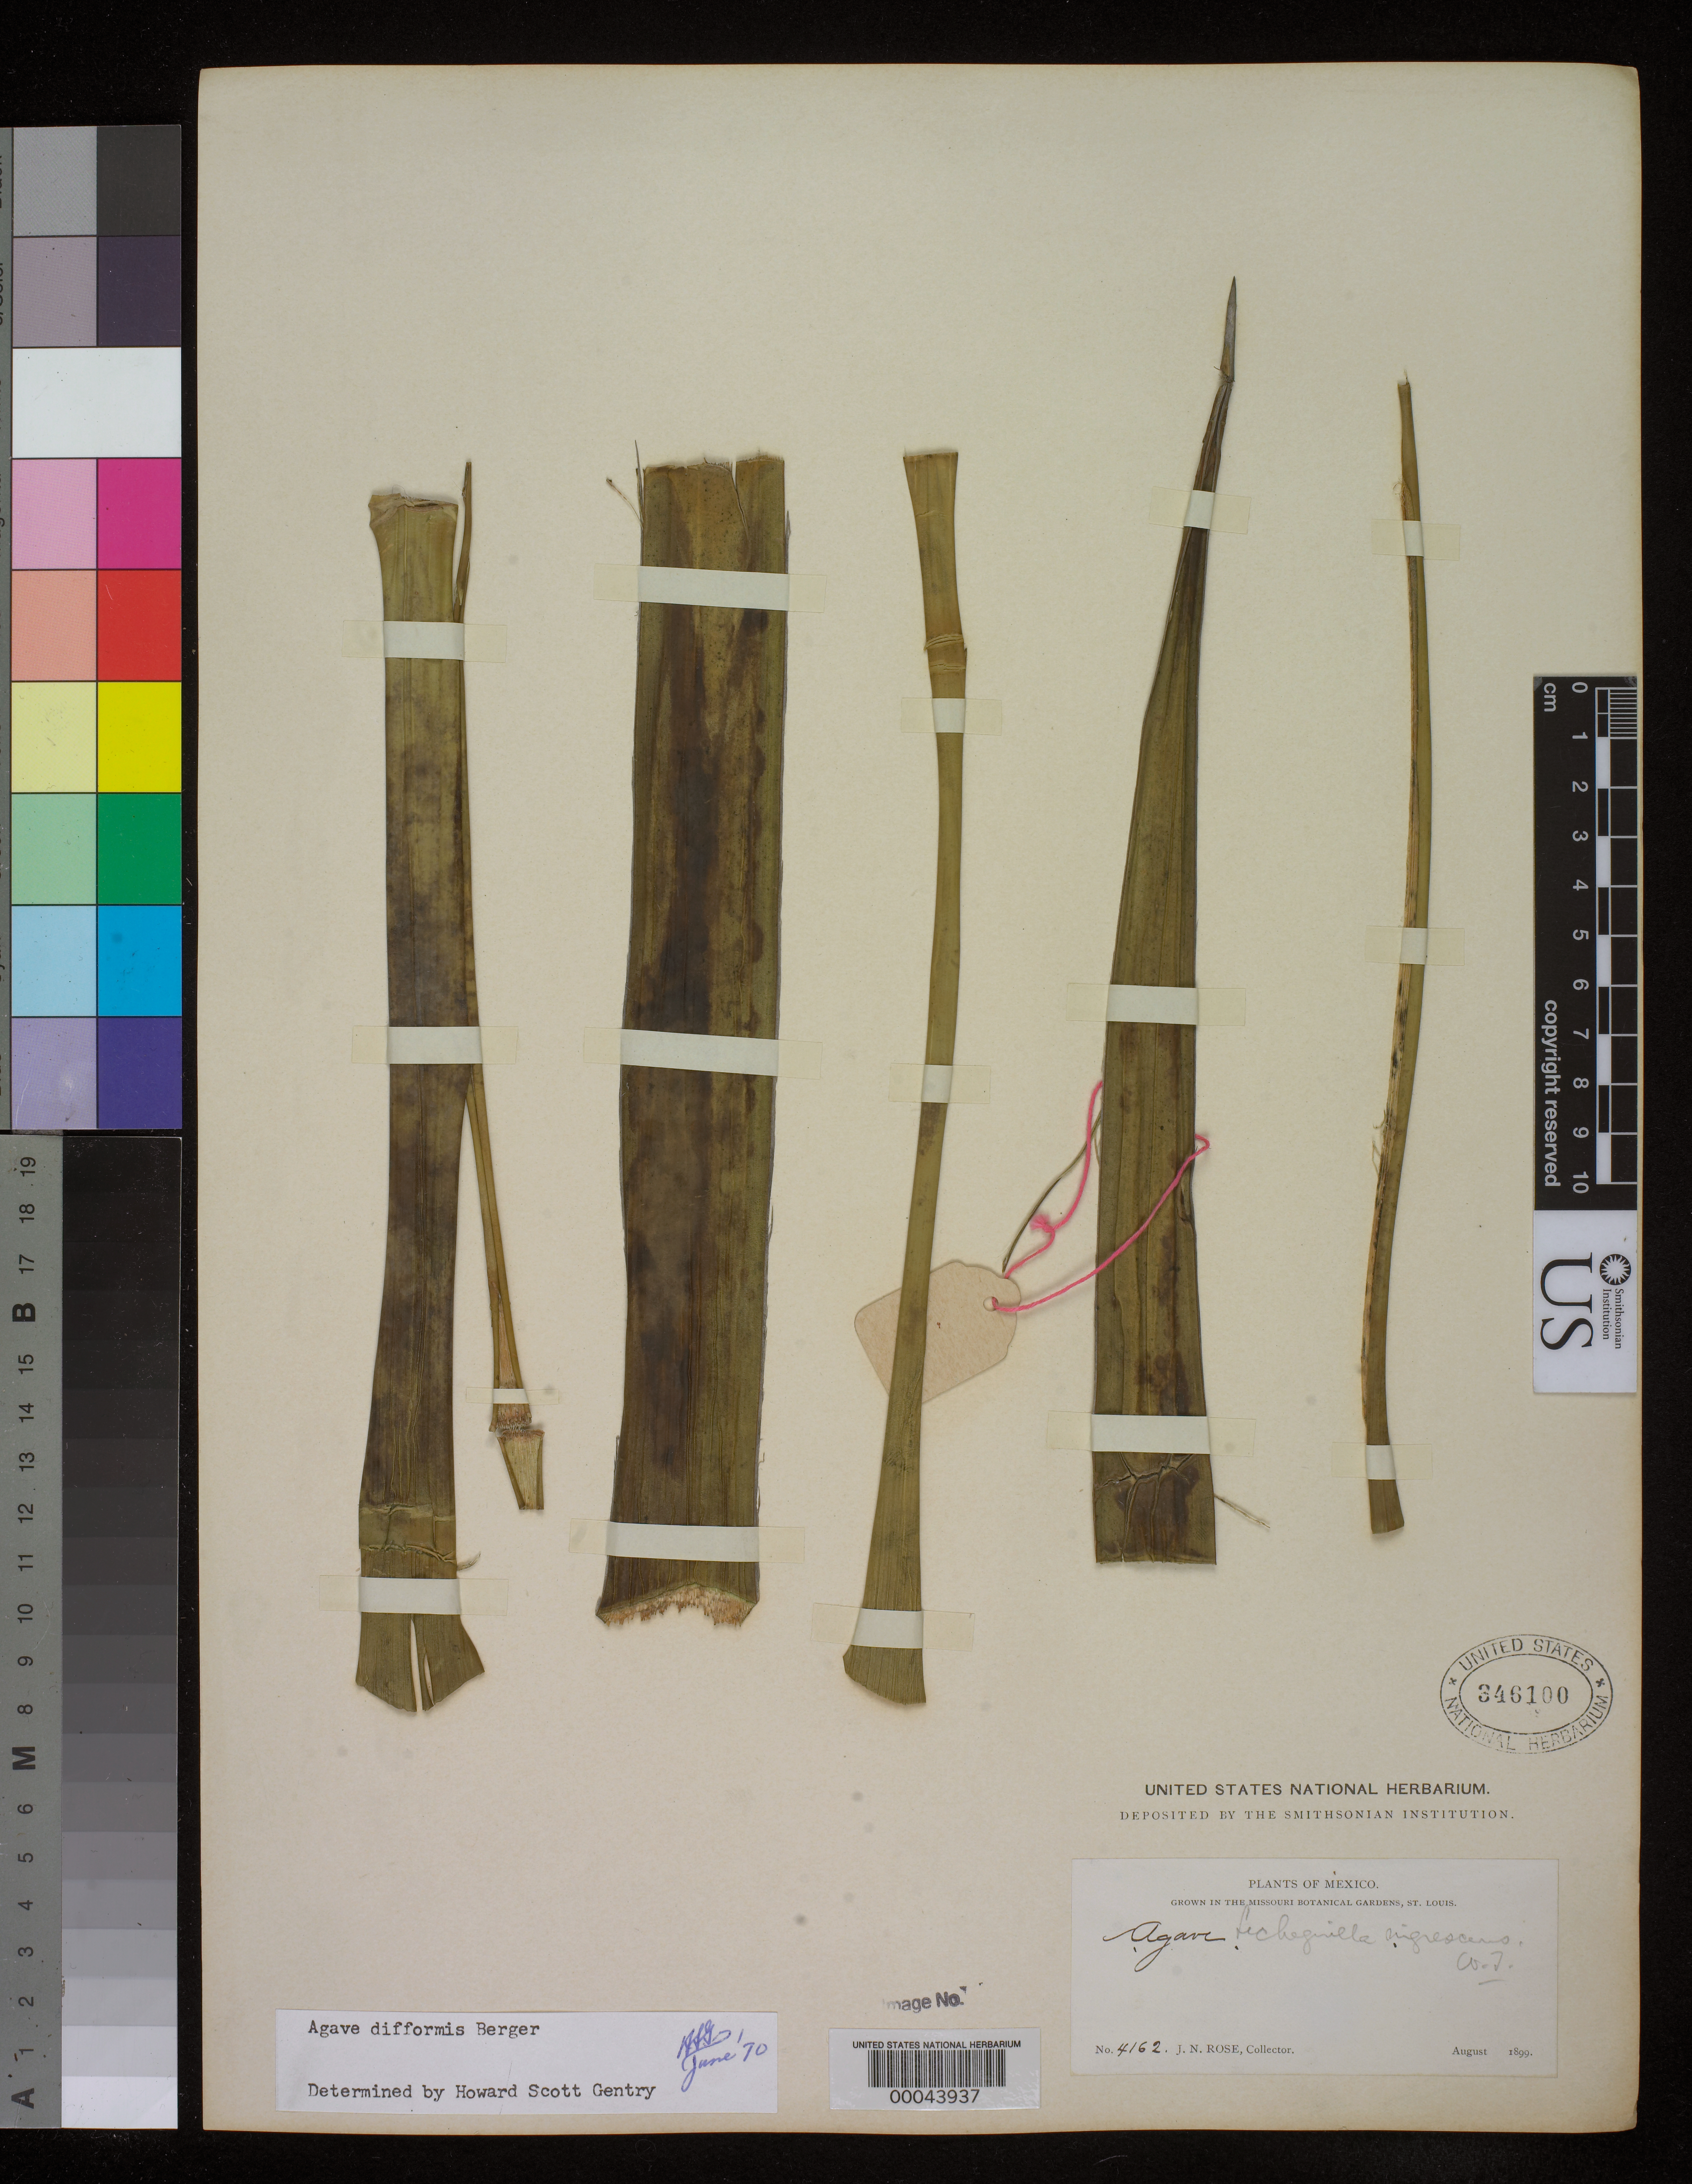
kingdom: Plantae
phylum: Tracheophyta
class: Liliopsida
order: Asparagales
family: Asparagaceae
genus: Agave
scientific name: Agave difformis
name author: A. Berger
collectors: J. N. Rose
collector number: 4162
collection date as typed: Aug 1899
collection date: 1899-08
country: Mexico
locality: E of Monserrat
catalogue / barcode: US 346100